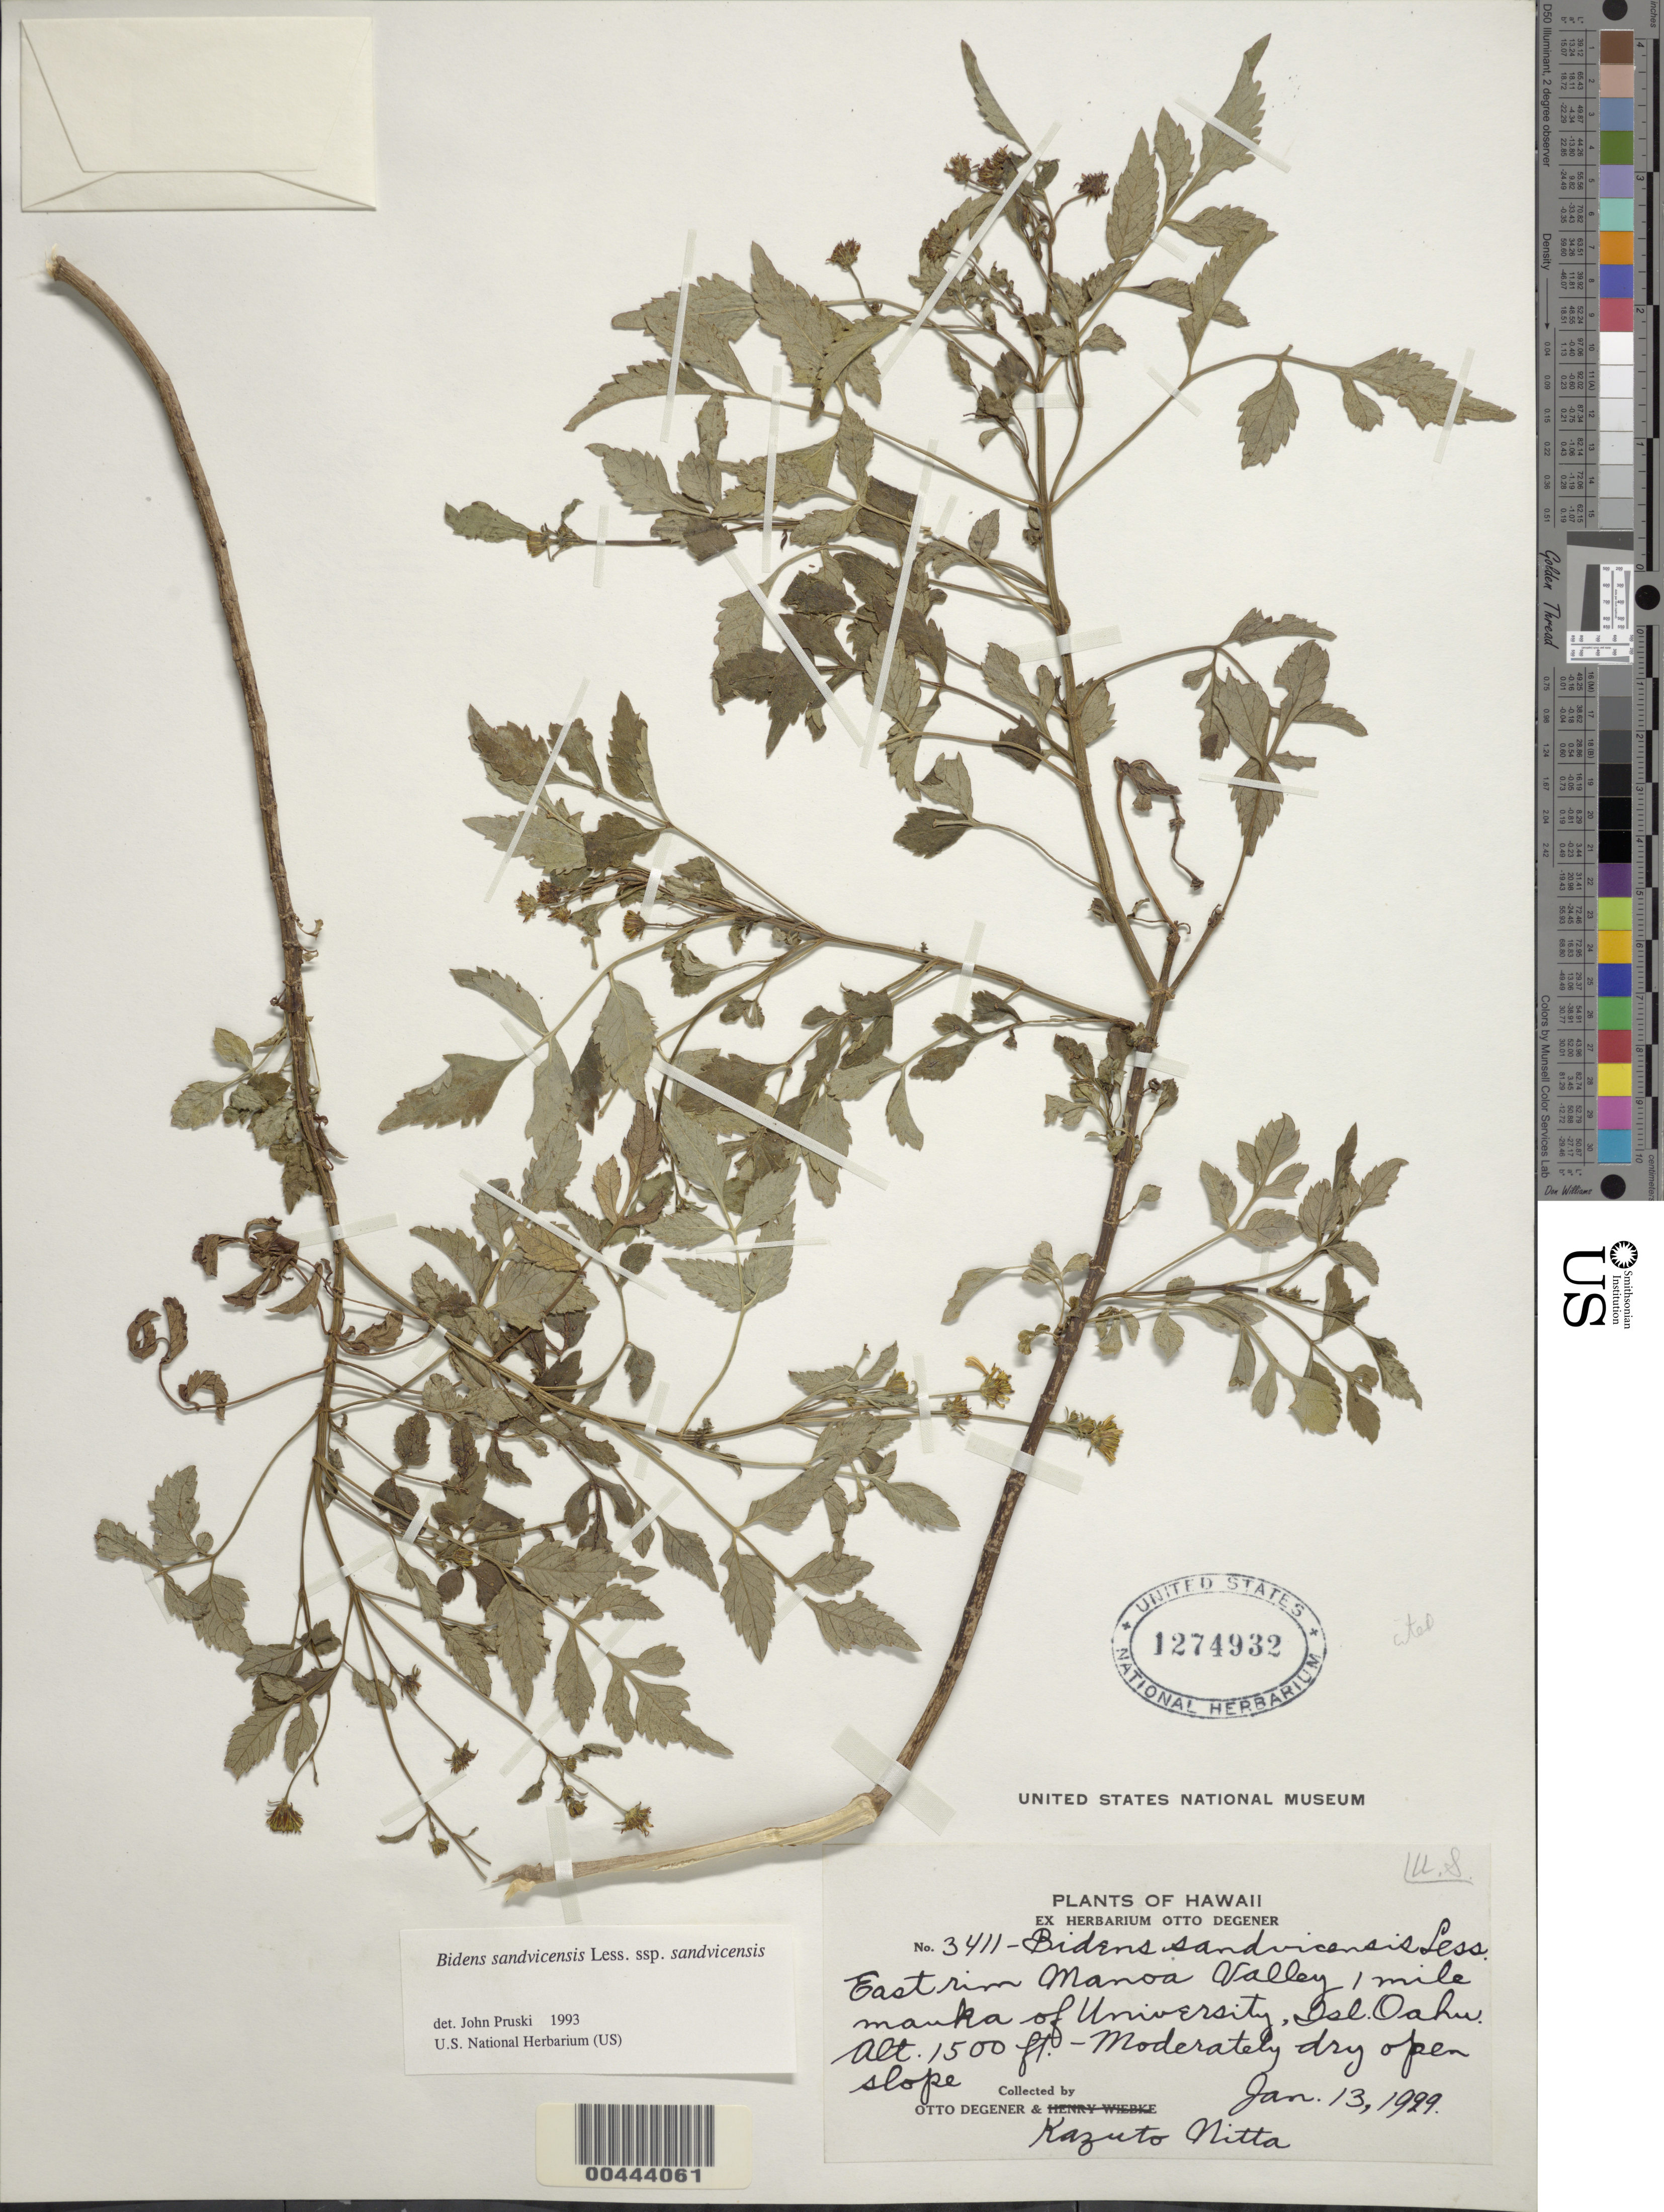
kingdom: Plantae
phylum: Tracheophyta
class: Magnoliopsida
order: Asterales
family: Asteraceae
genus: Bidens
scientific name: Bidens sandvicensis subsp. sandvicensis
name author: Less.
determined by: Pruski, J. F.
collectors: O. Degener & K. Nitta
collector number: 3411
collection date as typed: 13 Jan 1929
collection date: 1929-01-13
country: United States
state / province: Hawaii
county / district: Honolulu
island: Oahu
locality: East rim of Manoa Valley, 1 mi mauka of University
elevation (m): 457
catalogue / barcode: US 1274932